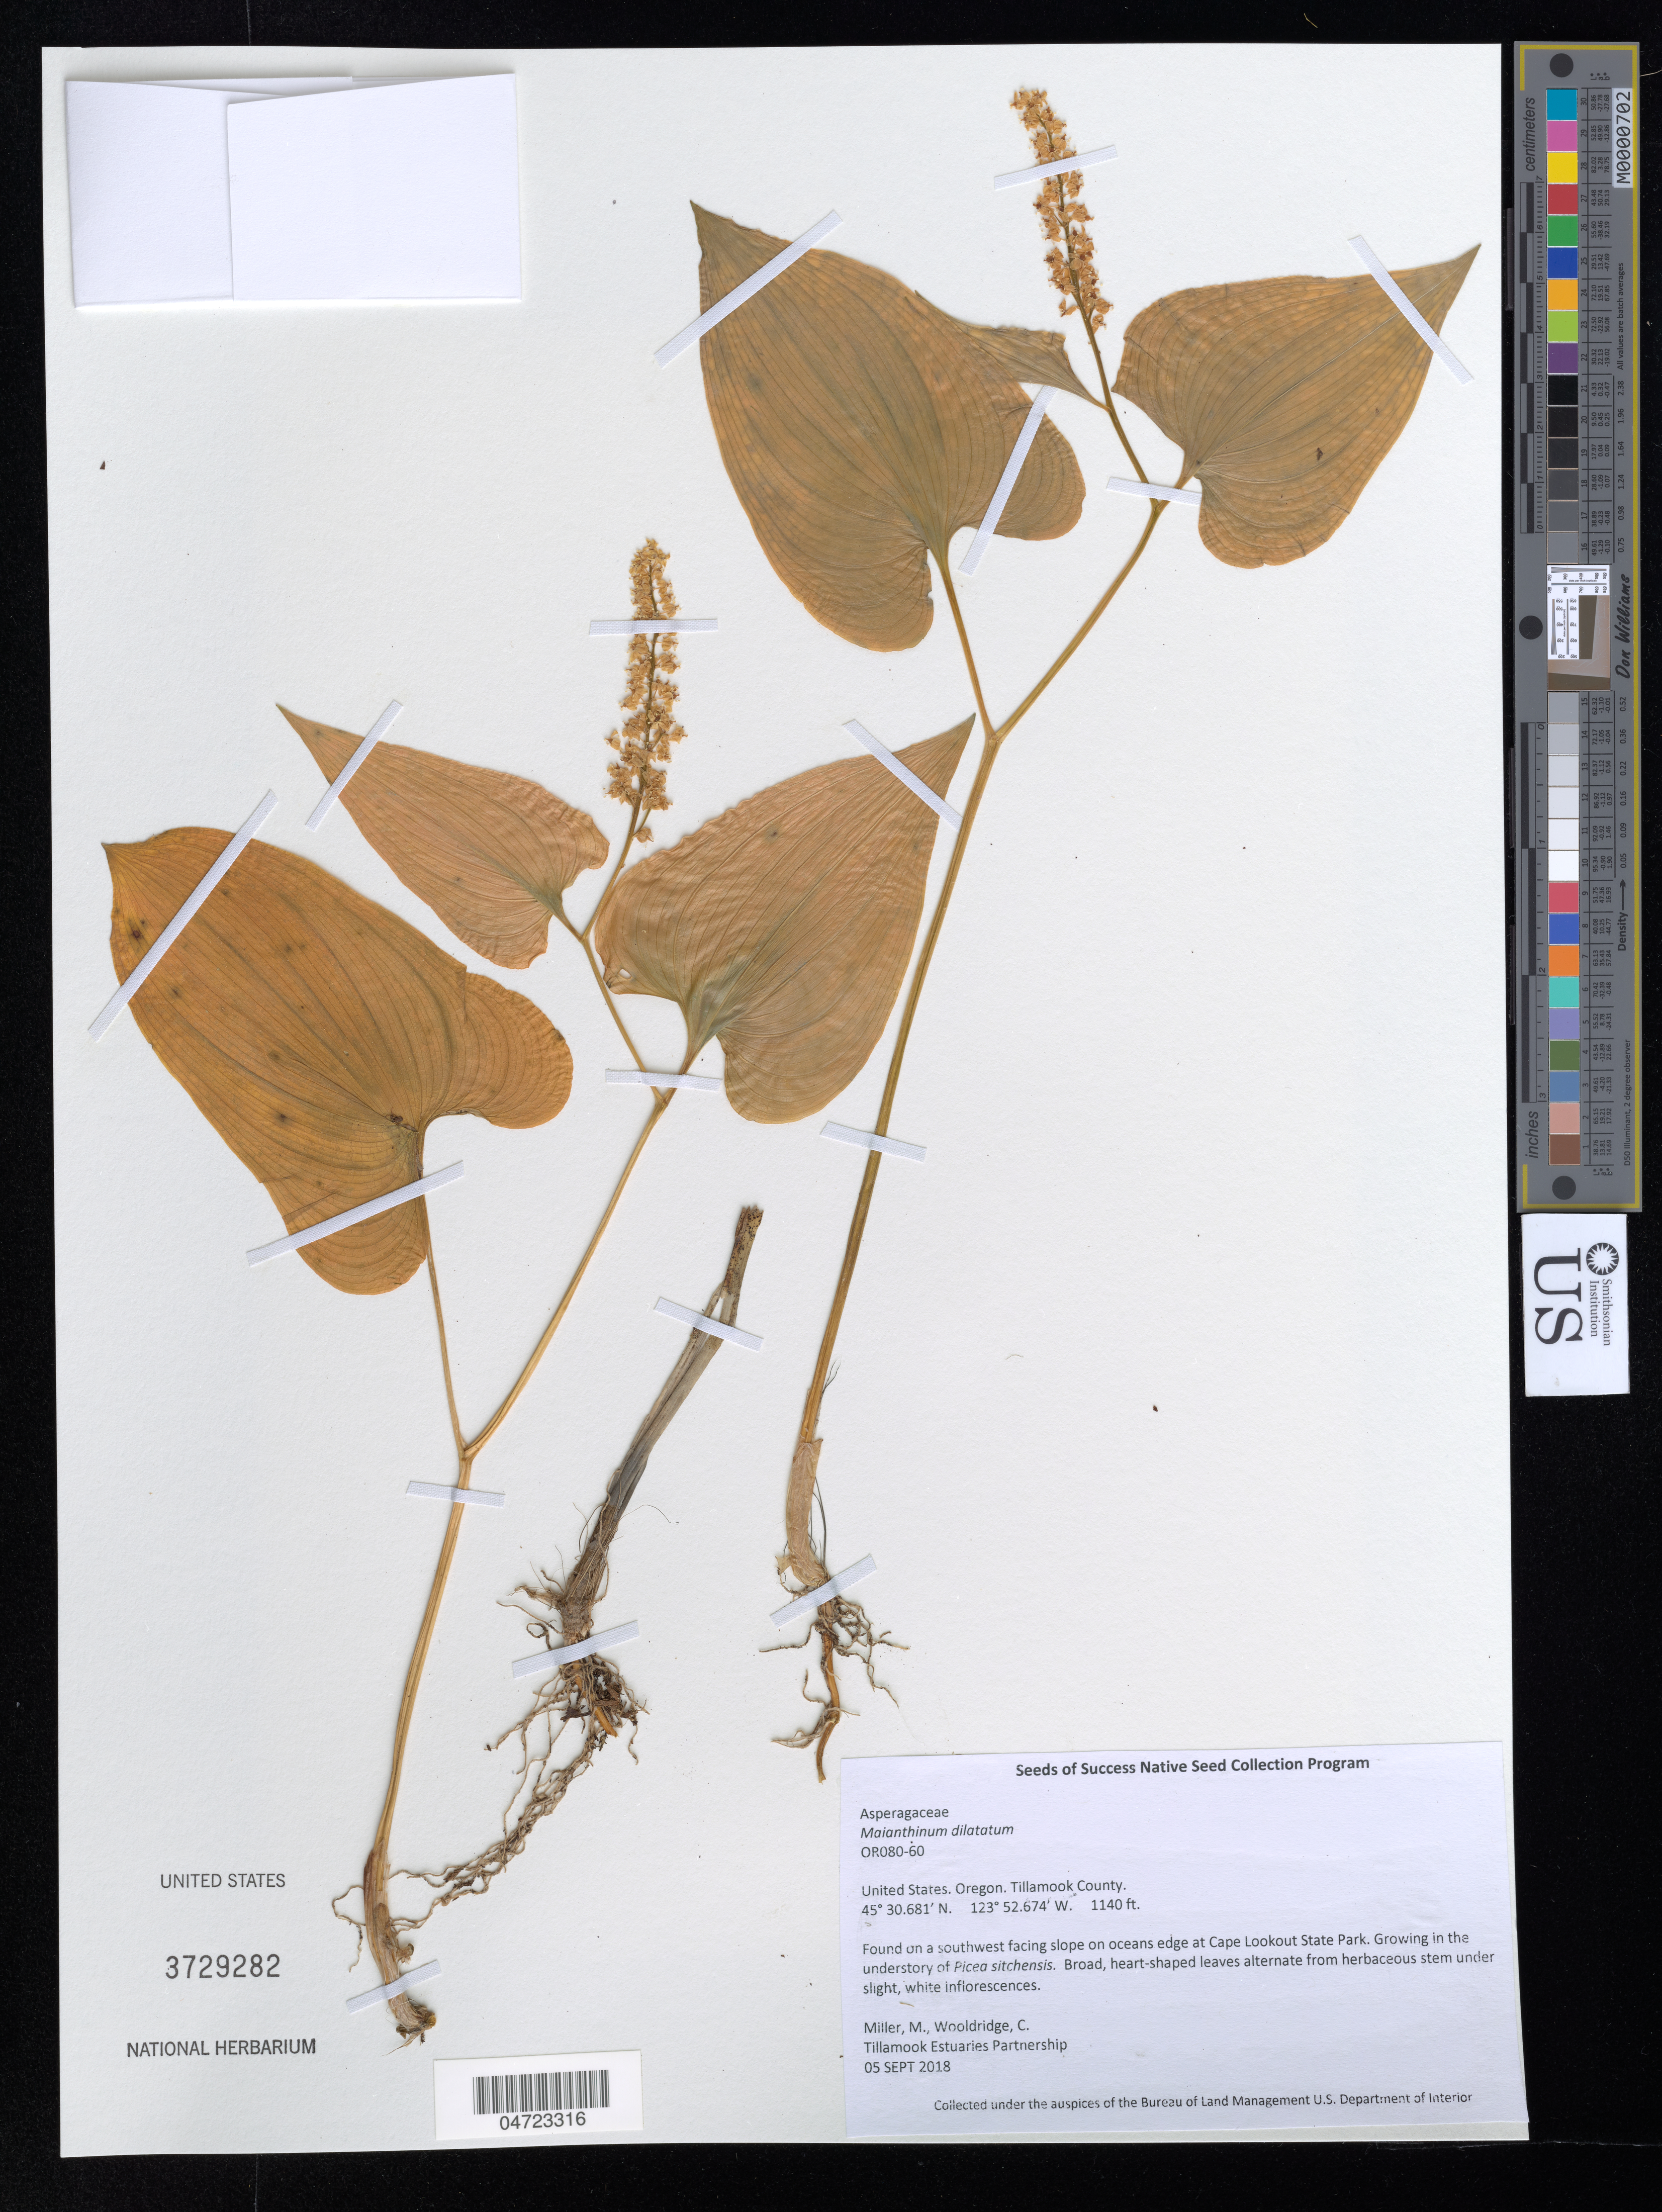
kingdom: Plantae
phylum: Tracheophyta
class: Liliopsida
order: Asparagales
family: Asparagaceae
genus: Maianthemum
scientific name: Maianthemum dilatatum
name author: (Alph. Wood) A. Nelson & J.F. Macbr.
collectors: M. Miller & C. Wooldridge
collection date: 2018-09-05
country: United States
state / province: Oregon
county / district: Tillamook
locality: Tillamook County. Found on a southwest facing slope on oceans edge at Cape Lookout State Park.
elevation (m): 347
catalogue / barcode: US 3729282